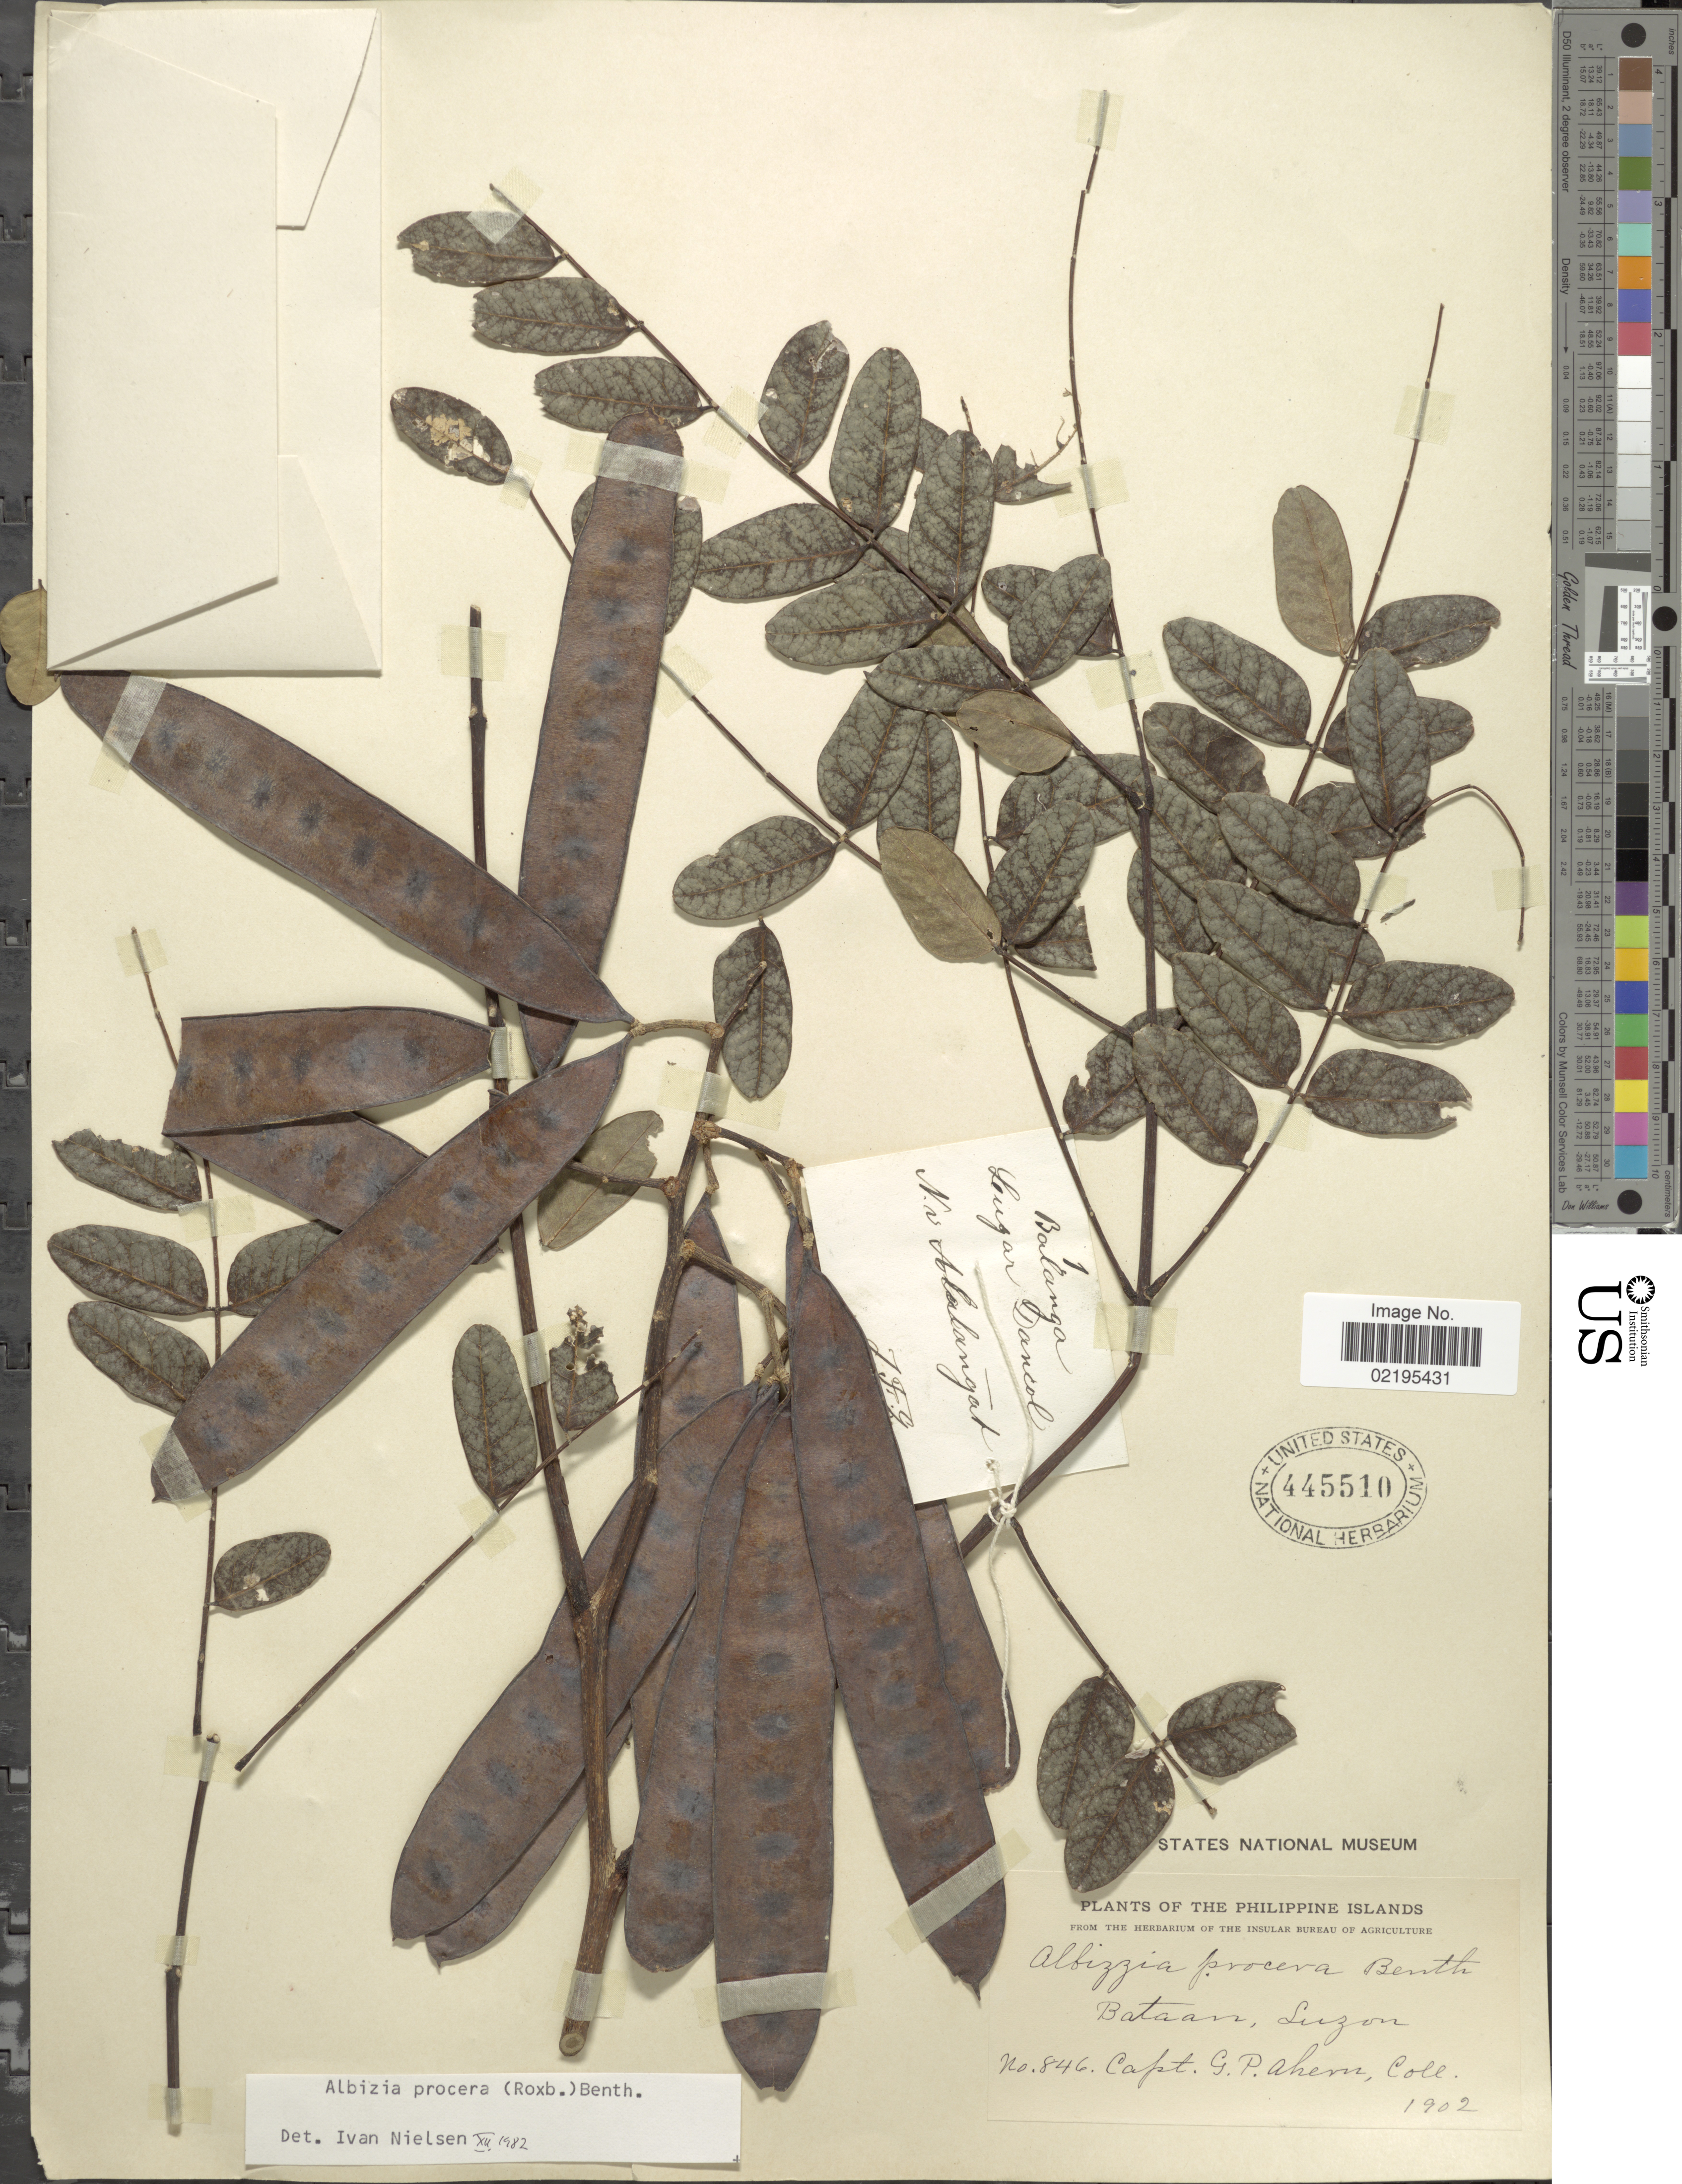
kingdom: Plantae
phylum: Tracheophyta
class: Magnoliopsida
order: Fabales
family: Fabaceae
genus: Albizia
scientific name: Albizia procera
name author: (Roxb.) Benth.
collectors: G. Ahern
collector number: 846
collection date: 1902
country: Philippines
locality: Bataan, Luzon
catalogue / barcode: US 445510